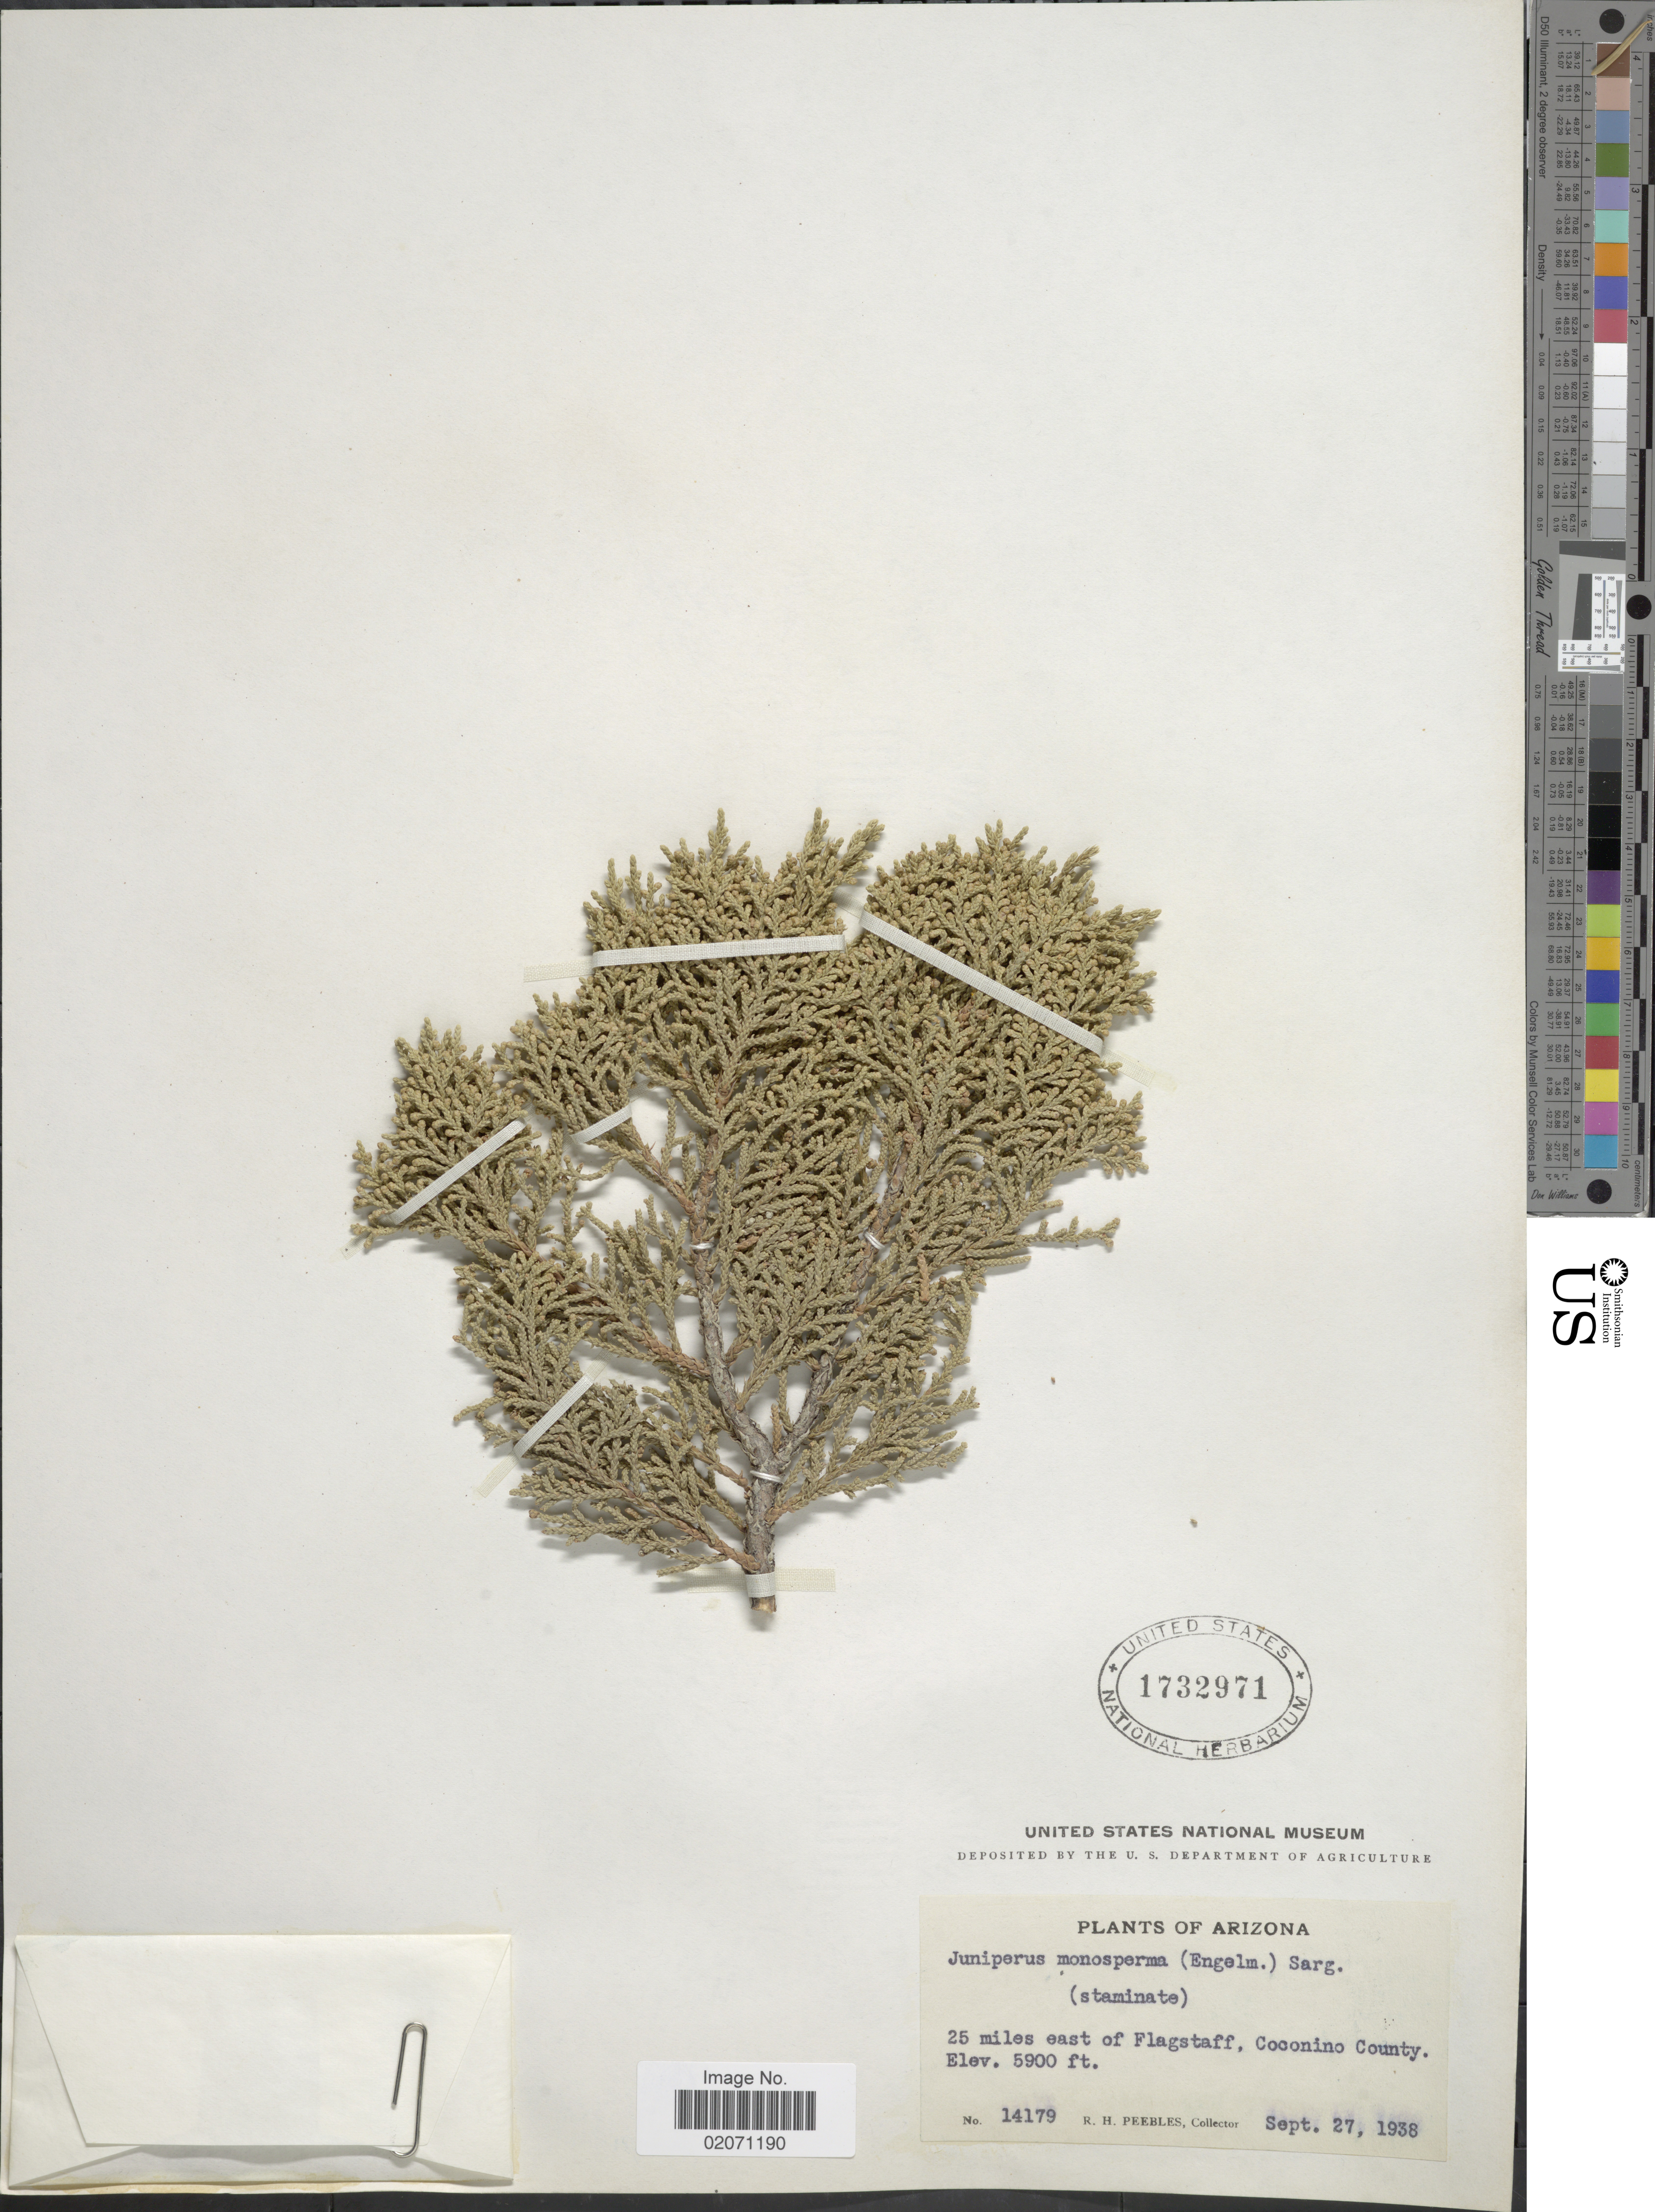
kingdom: Plantae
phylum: Tracheophyta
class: Pinopsida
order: Pinales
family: Cupressaceae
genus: Juniperus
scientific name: Juniperus monosperma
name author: (Engelm.) Sarg.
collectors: R. H. Peebles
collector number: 14179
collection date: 1938-09-27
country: United States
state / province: Arizona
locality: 25 miles east of Flagstaff, Coconino County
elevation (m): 1798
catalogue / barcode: US 1732971